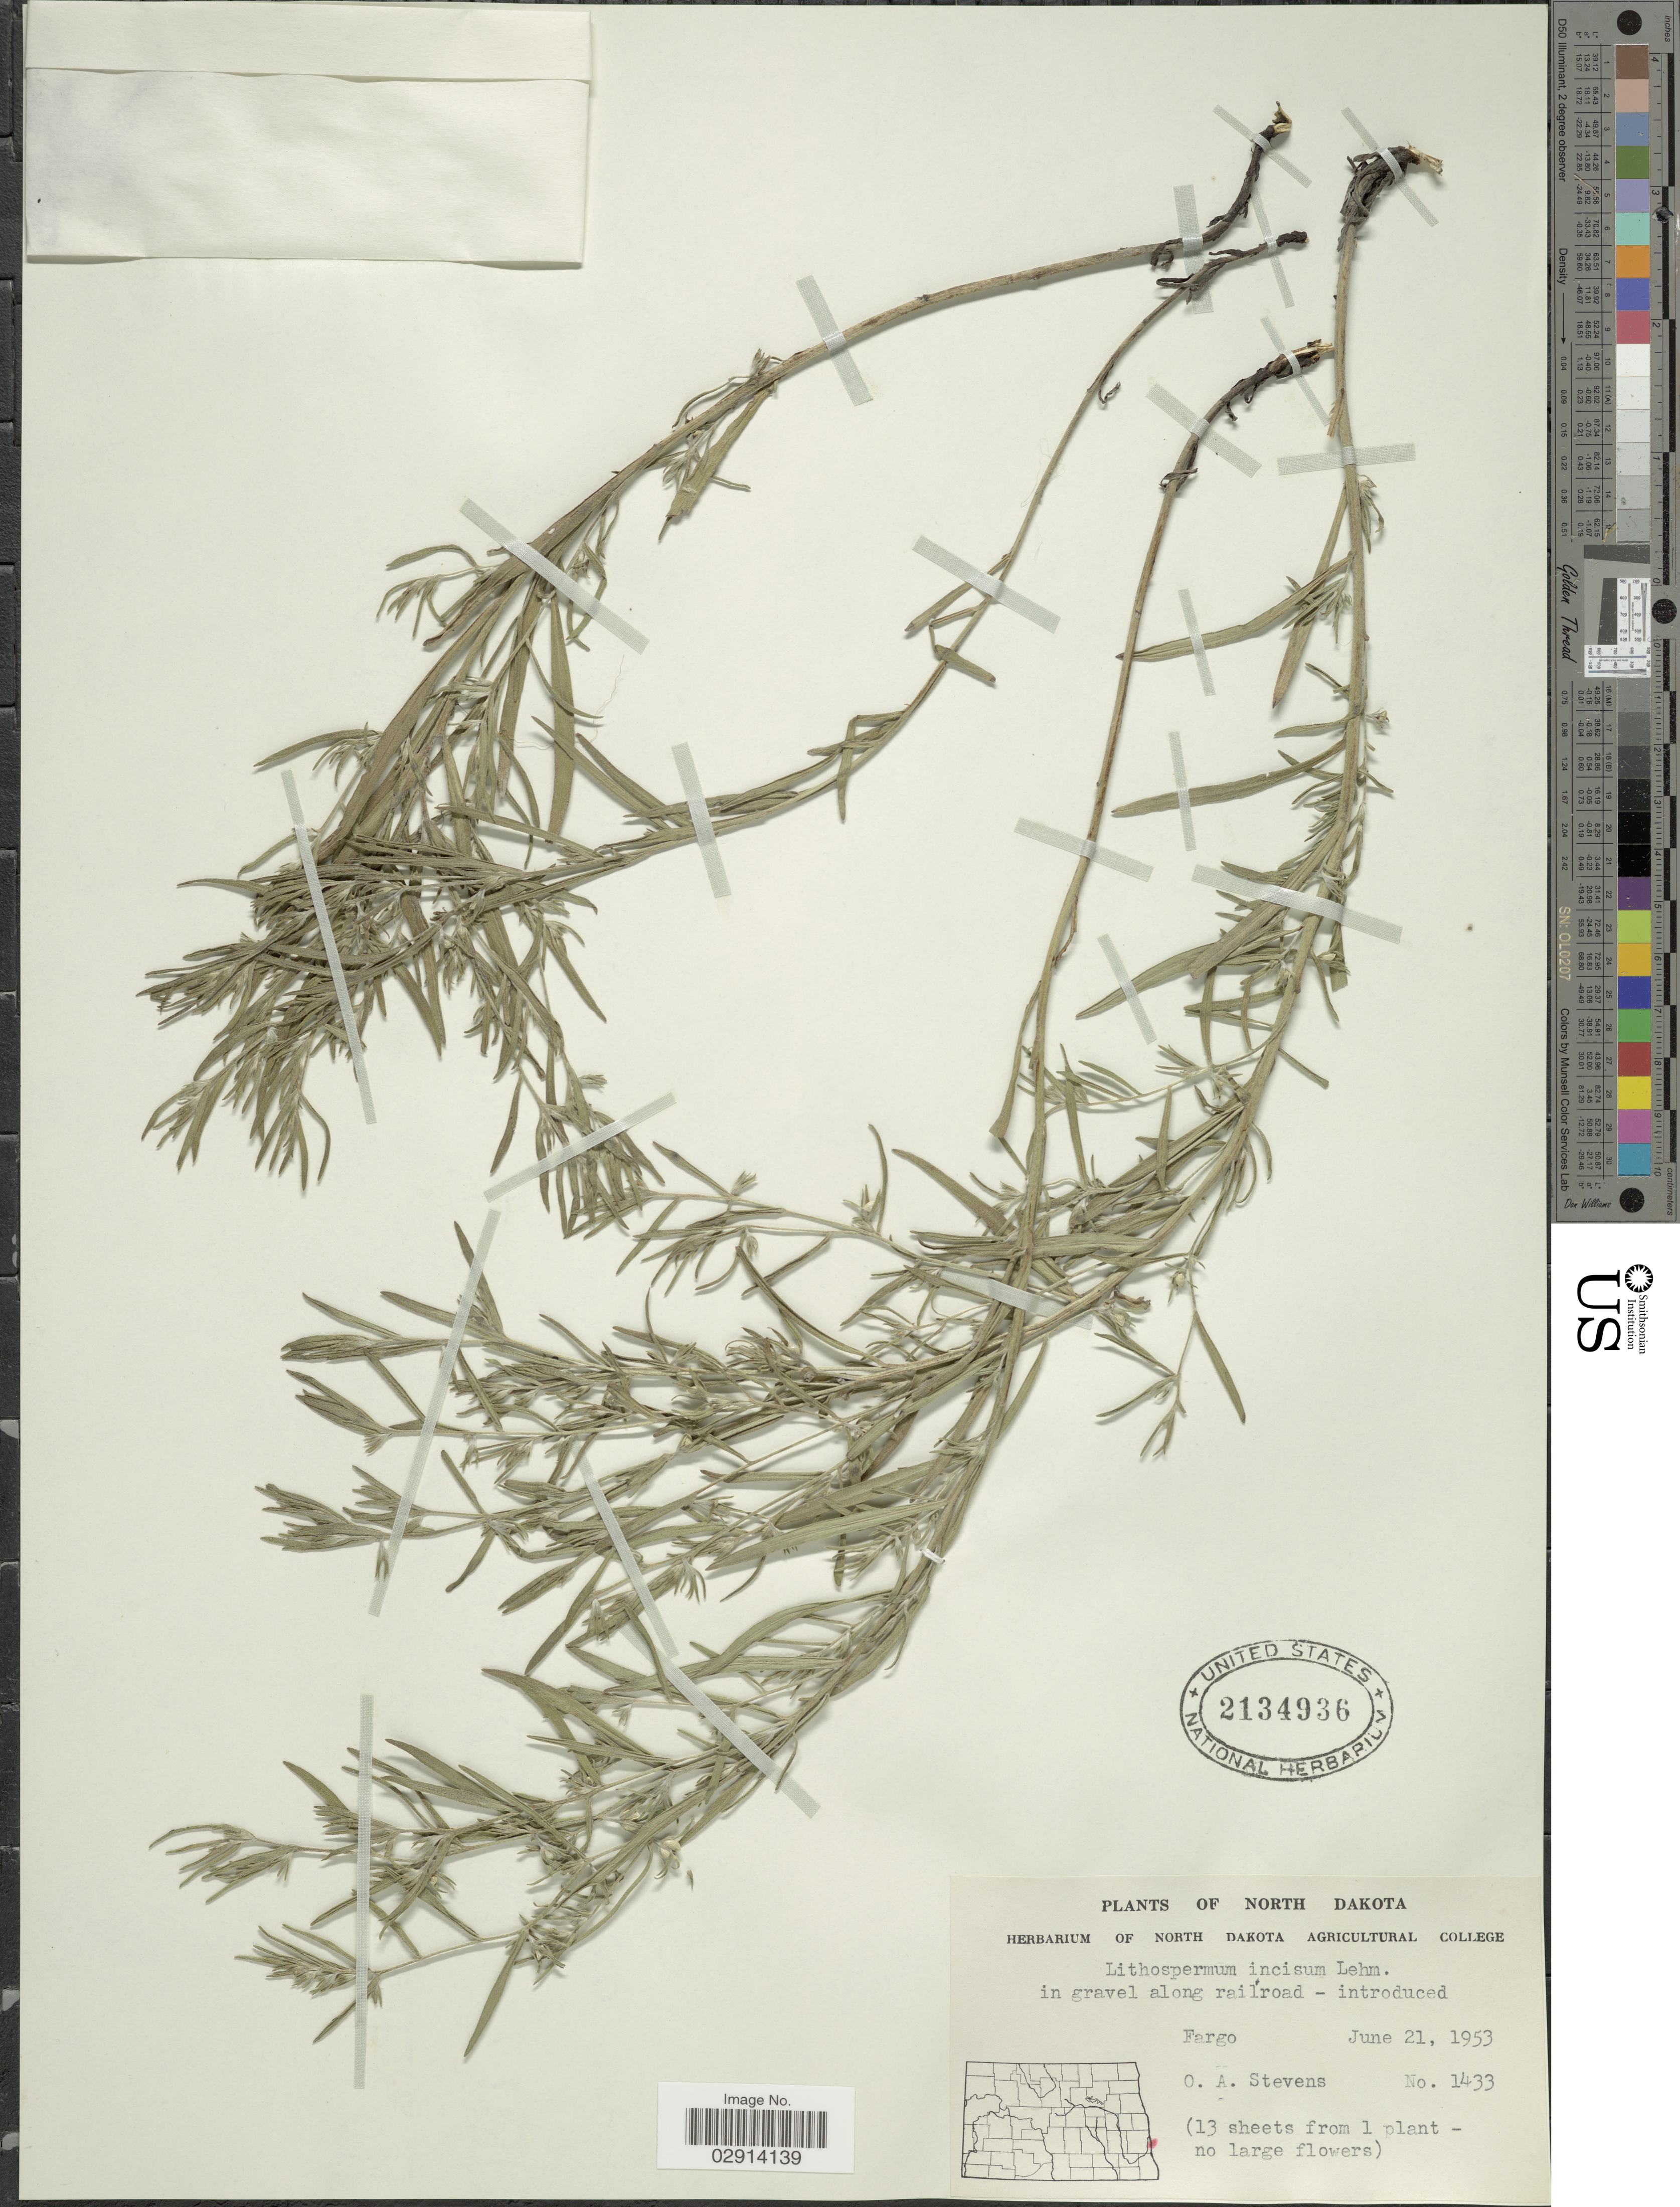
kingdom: Plantae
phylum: Tracheophyta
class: Magnoliopsida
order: Boraginales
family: Boraginaceae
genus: Lithospermum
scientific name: Lithospermum incisum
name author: Lehm.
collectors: O. A. Stevens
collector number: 1433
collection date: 1953-06-21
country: United States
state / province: North Dakota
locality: Fargo.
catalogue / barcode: US 2134936